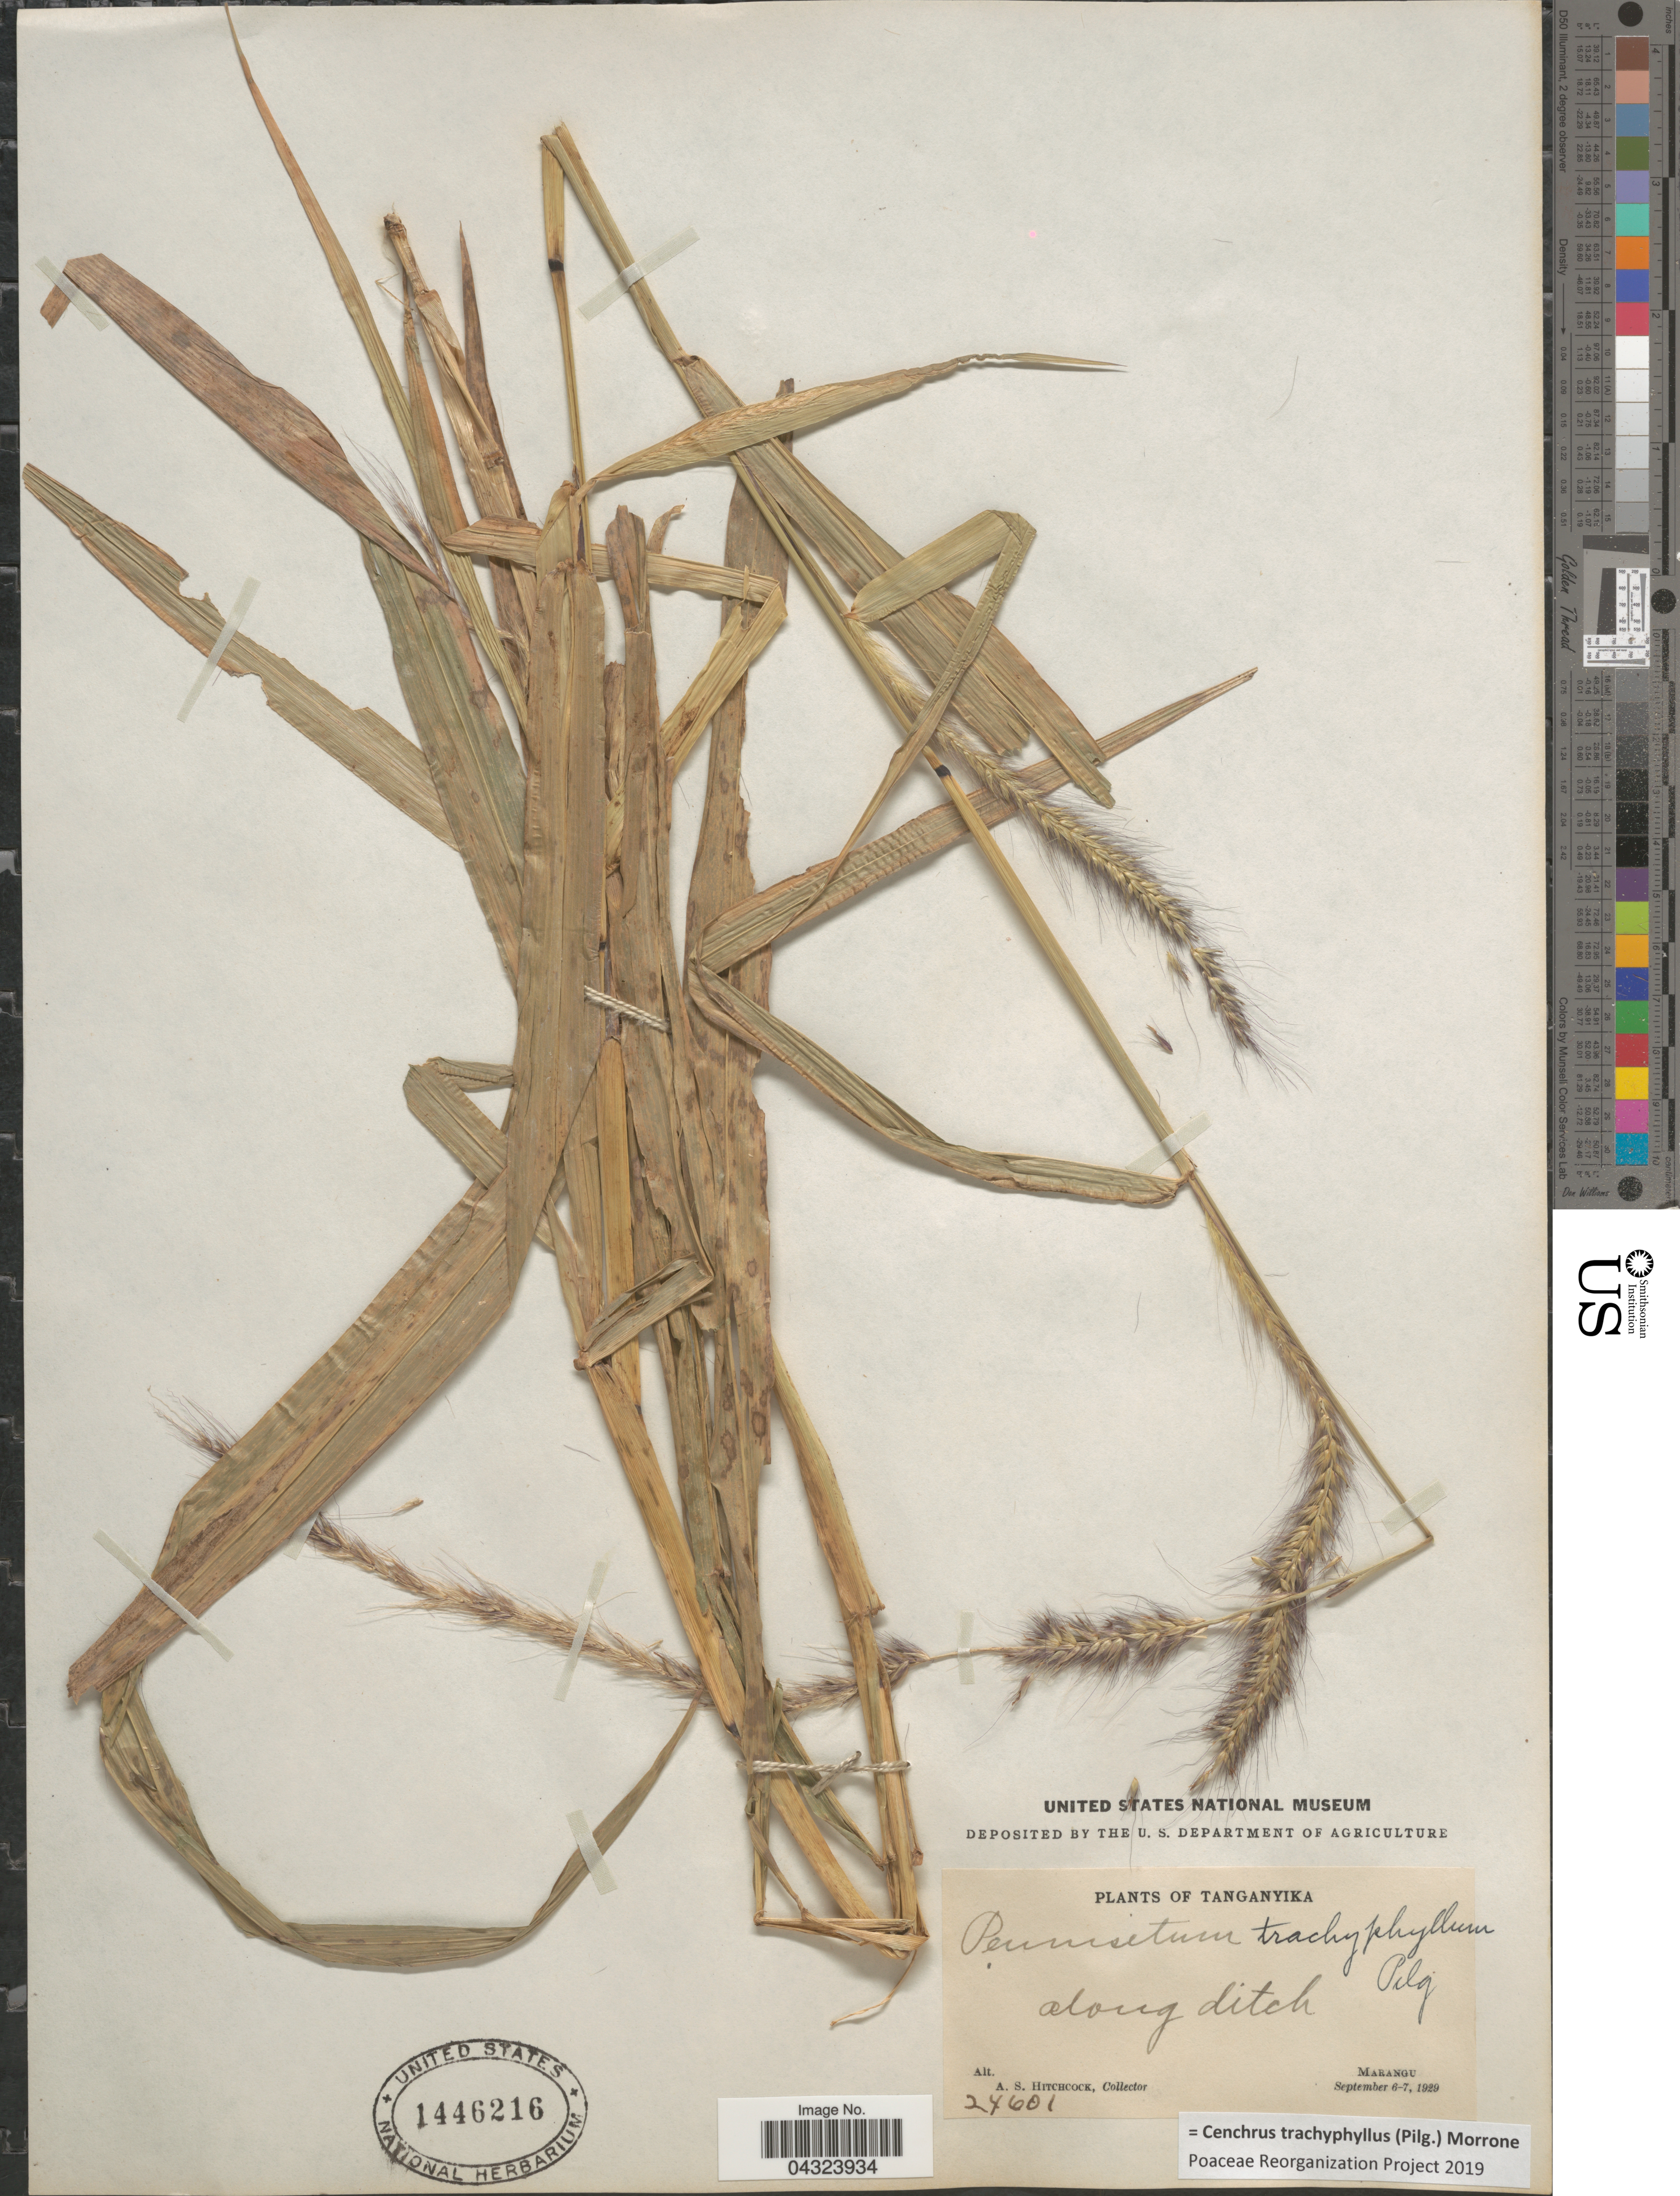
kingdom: Plantae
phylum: Tracheophyta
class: Liliopsida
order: Poales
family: Poaceae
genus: Cenchrus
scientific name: Cenchrus trachyphyllus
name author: (Pilg.) Morrone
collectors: A. S. Hitchcock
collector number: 24601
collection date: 1929-09-06/1929-09-07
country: Tanzania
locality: Tanganyika. Marangu.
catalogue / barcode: US 1446216